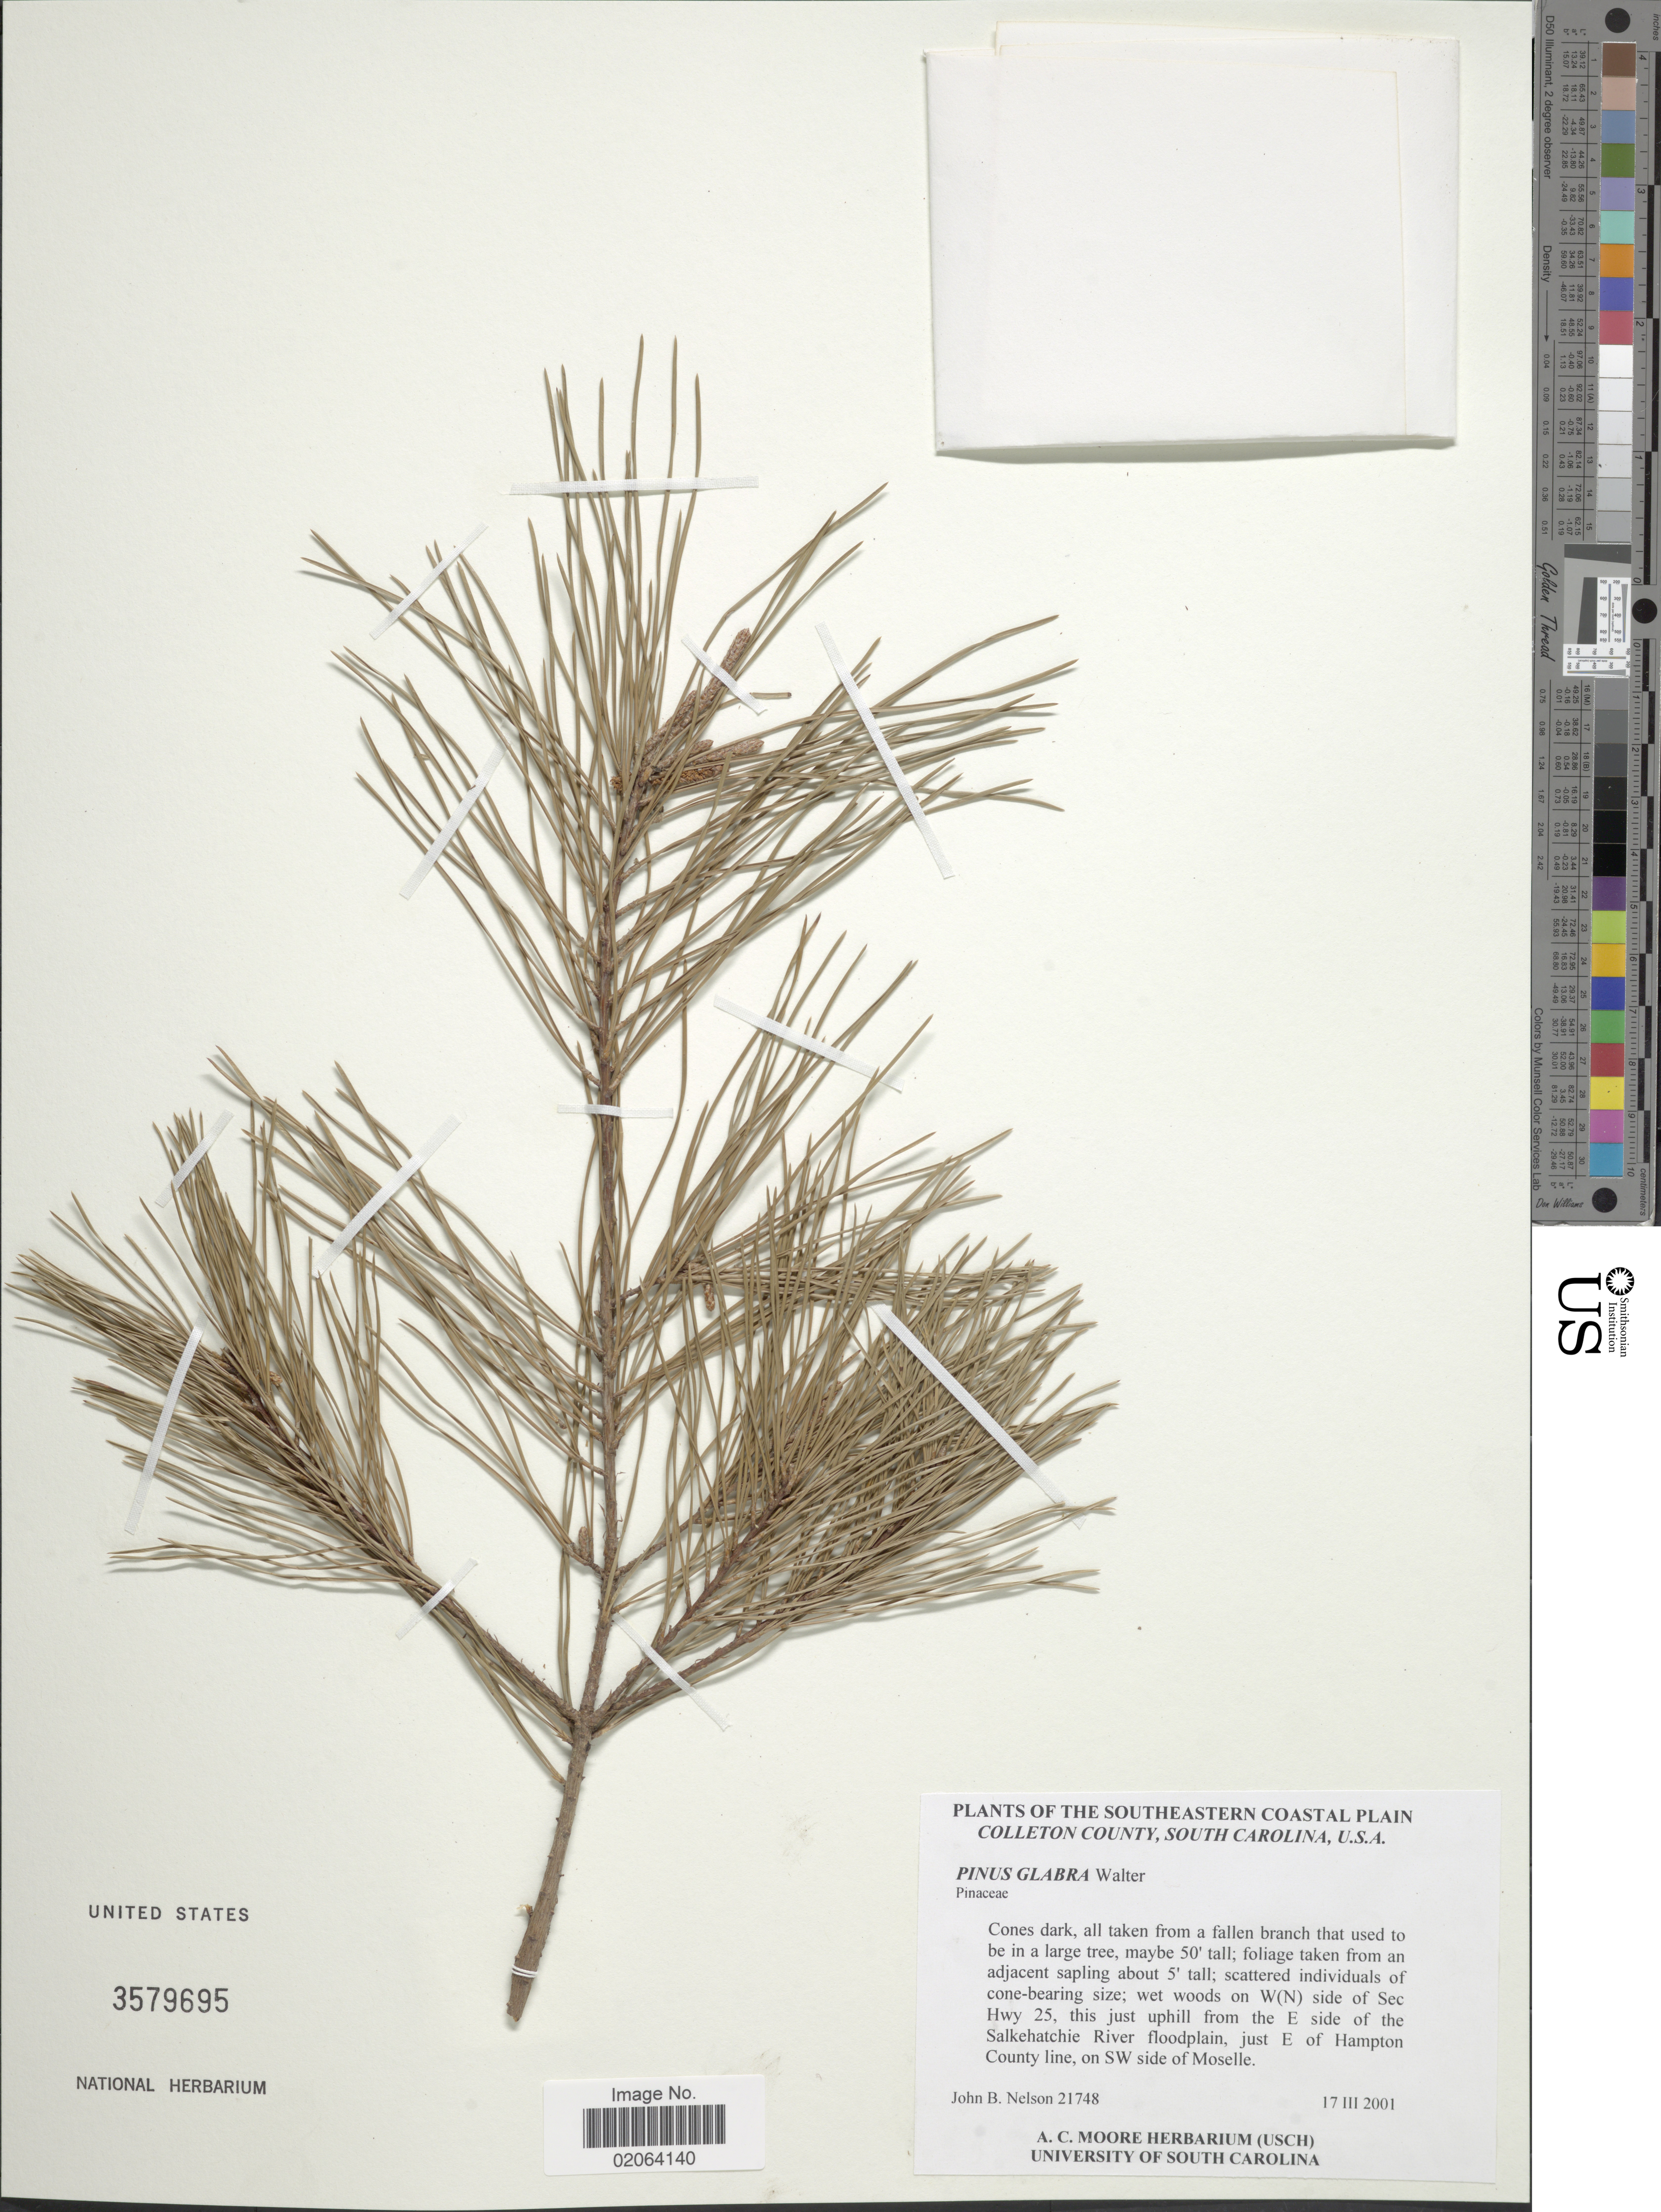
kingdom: Plantae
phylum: Tracheophyta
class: Pinopsida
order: Pinales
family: Pinaceae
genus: Pinus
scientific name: Pinus glabra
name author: Walter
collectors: J. B. Nelson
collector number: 21748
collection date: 2001-03-17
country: United States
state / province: South Carolina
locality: Southeastern Coastal Plain. Colleton County. on W(N) side of Sec Hwy 25, this just uphill from the E side of the Salkehatchie River floodplain, just E of Hampton County line, on SW side of Moselle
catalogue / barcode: US 3579695